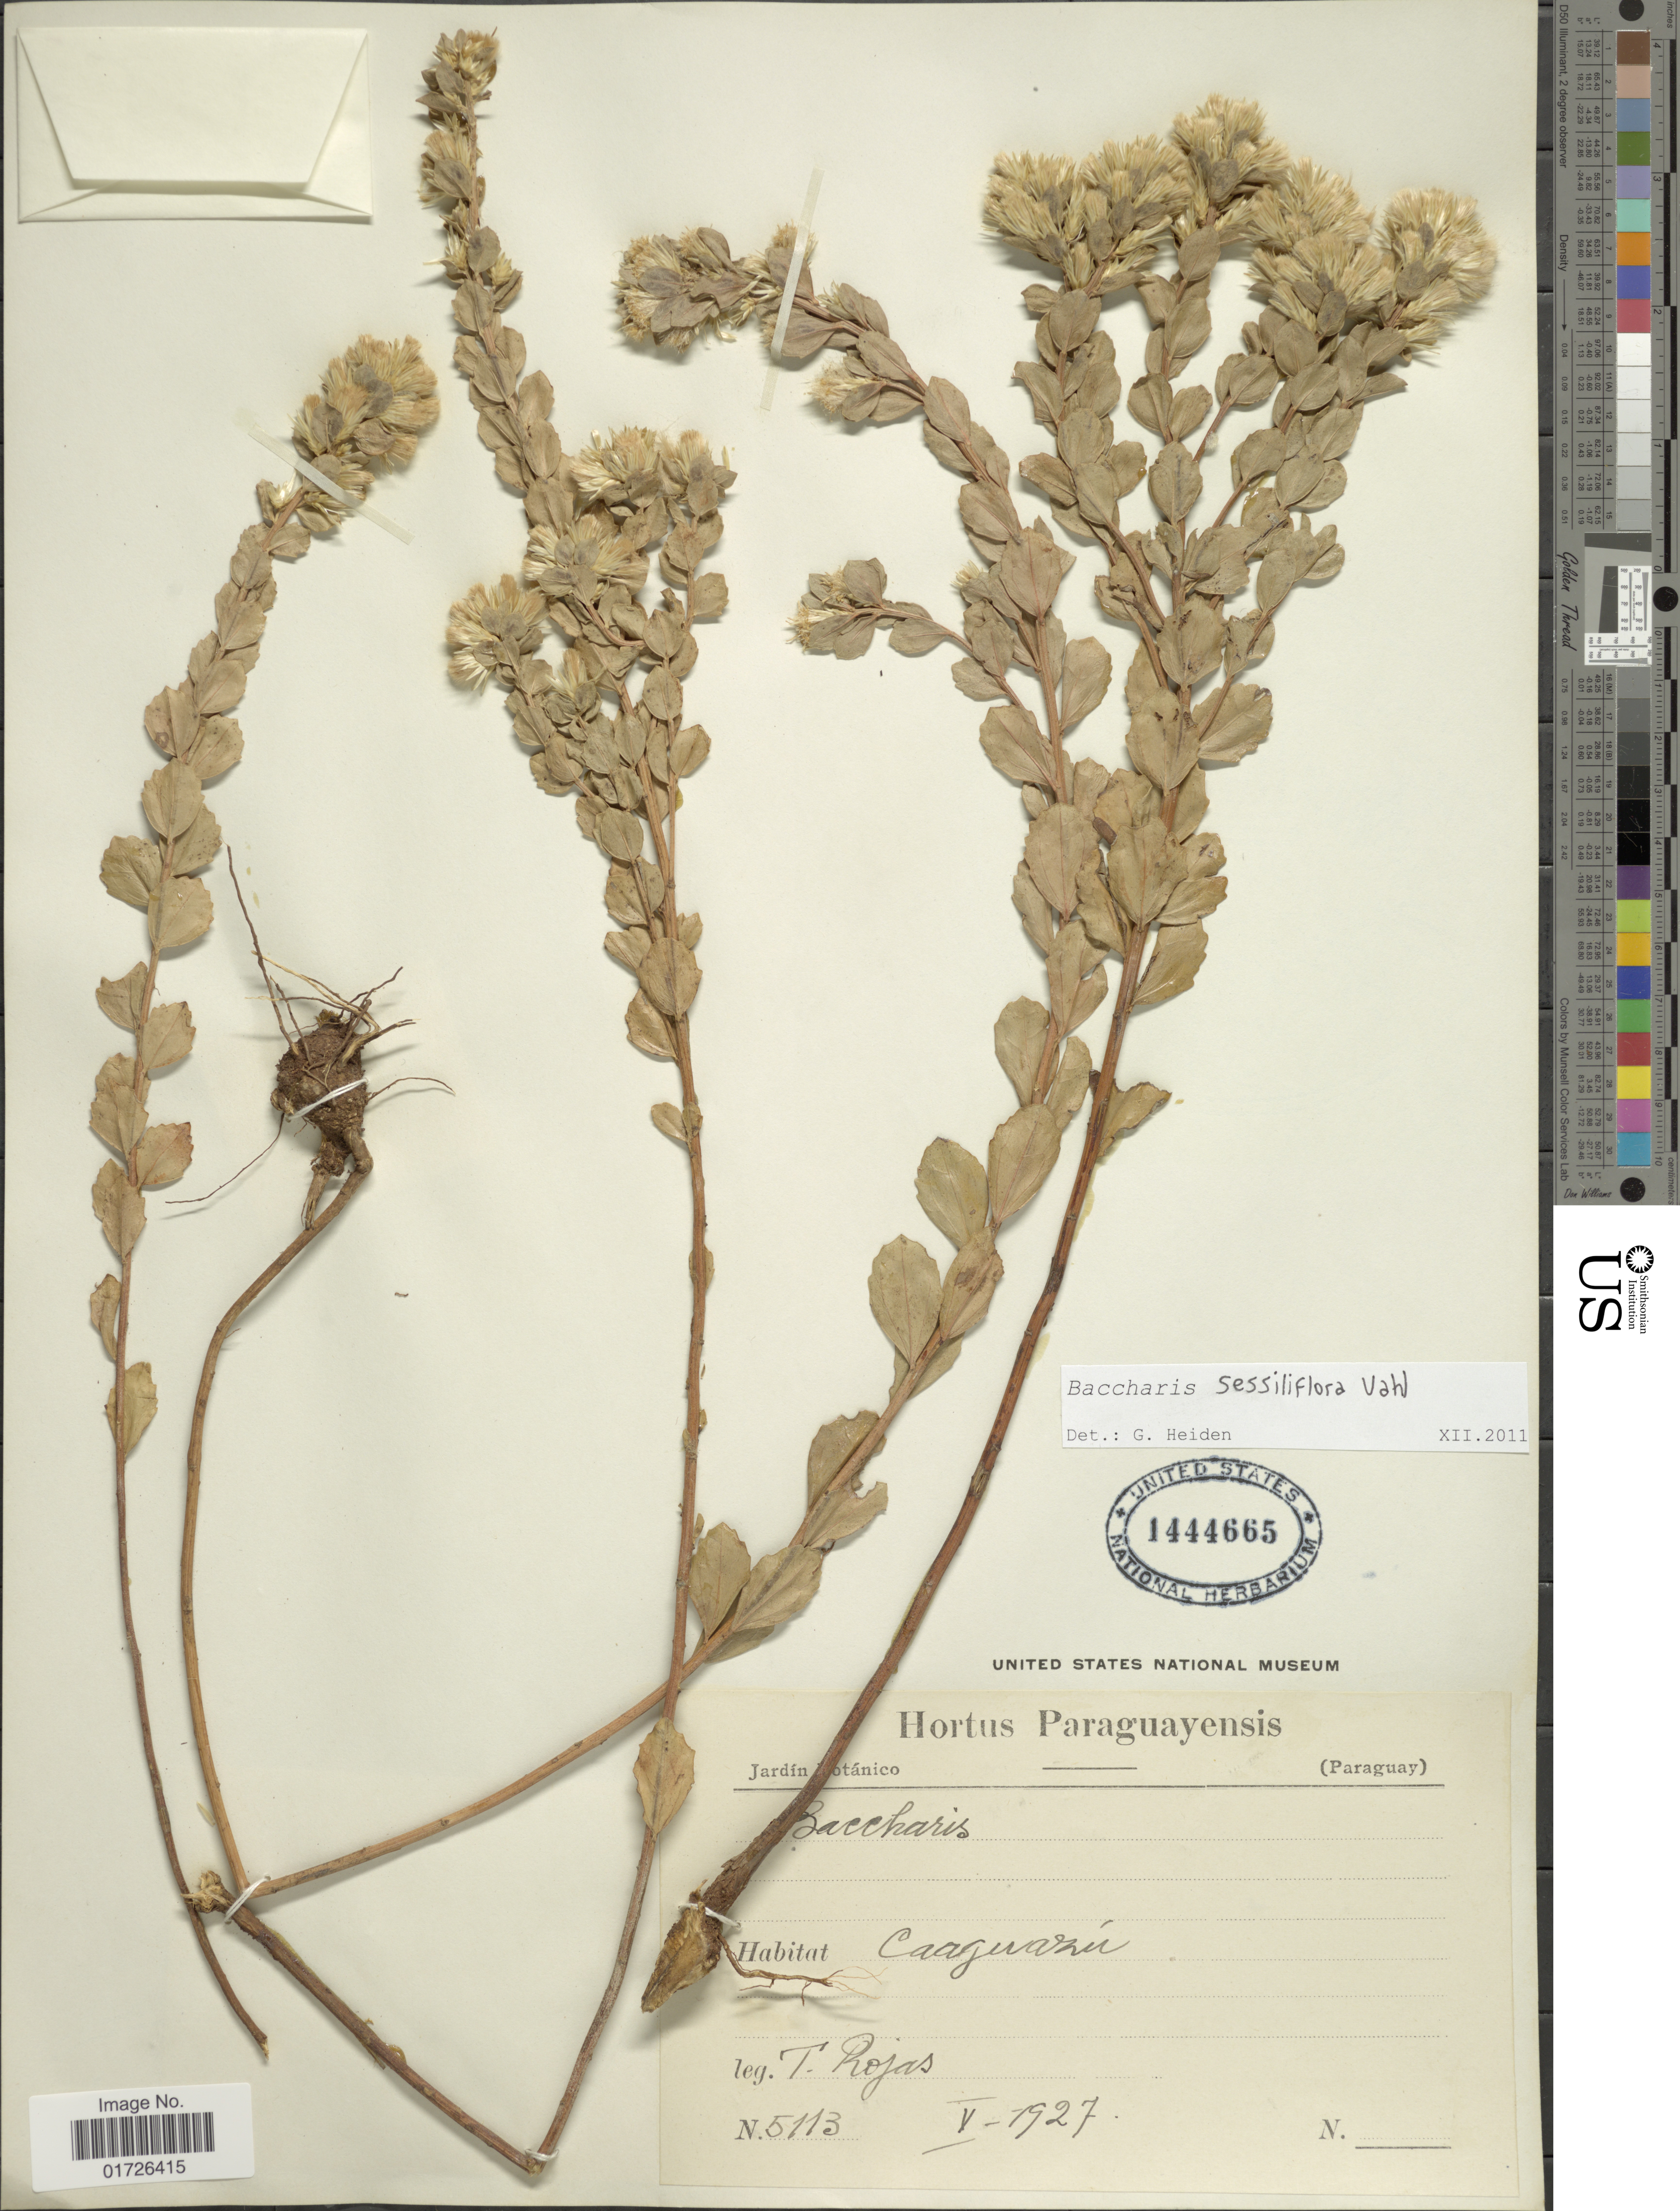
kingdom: Plantae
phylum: Tracheophyta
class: Magnoliopsida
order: Asterales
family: Asteraceae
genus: Baccharis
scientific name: Baccharis sessiliflora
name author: Vahl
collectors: T. Rojas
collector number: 5113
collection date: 1927-05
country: Paraguay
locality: Caaguazú.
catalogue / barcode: US 1444665